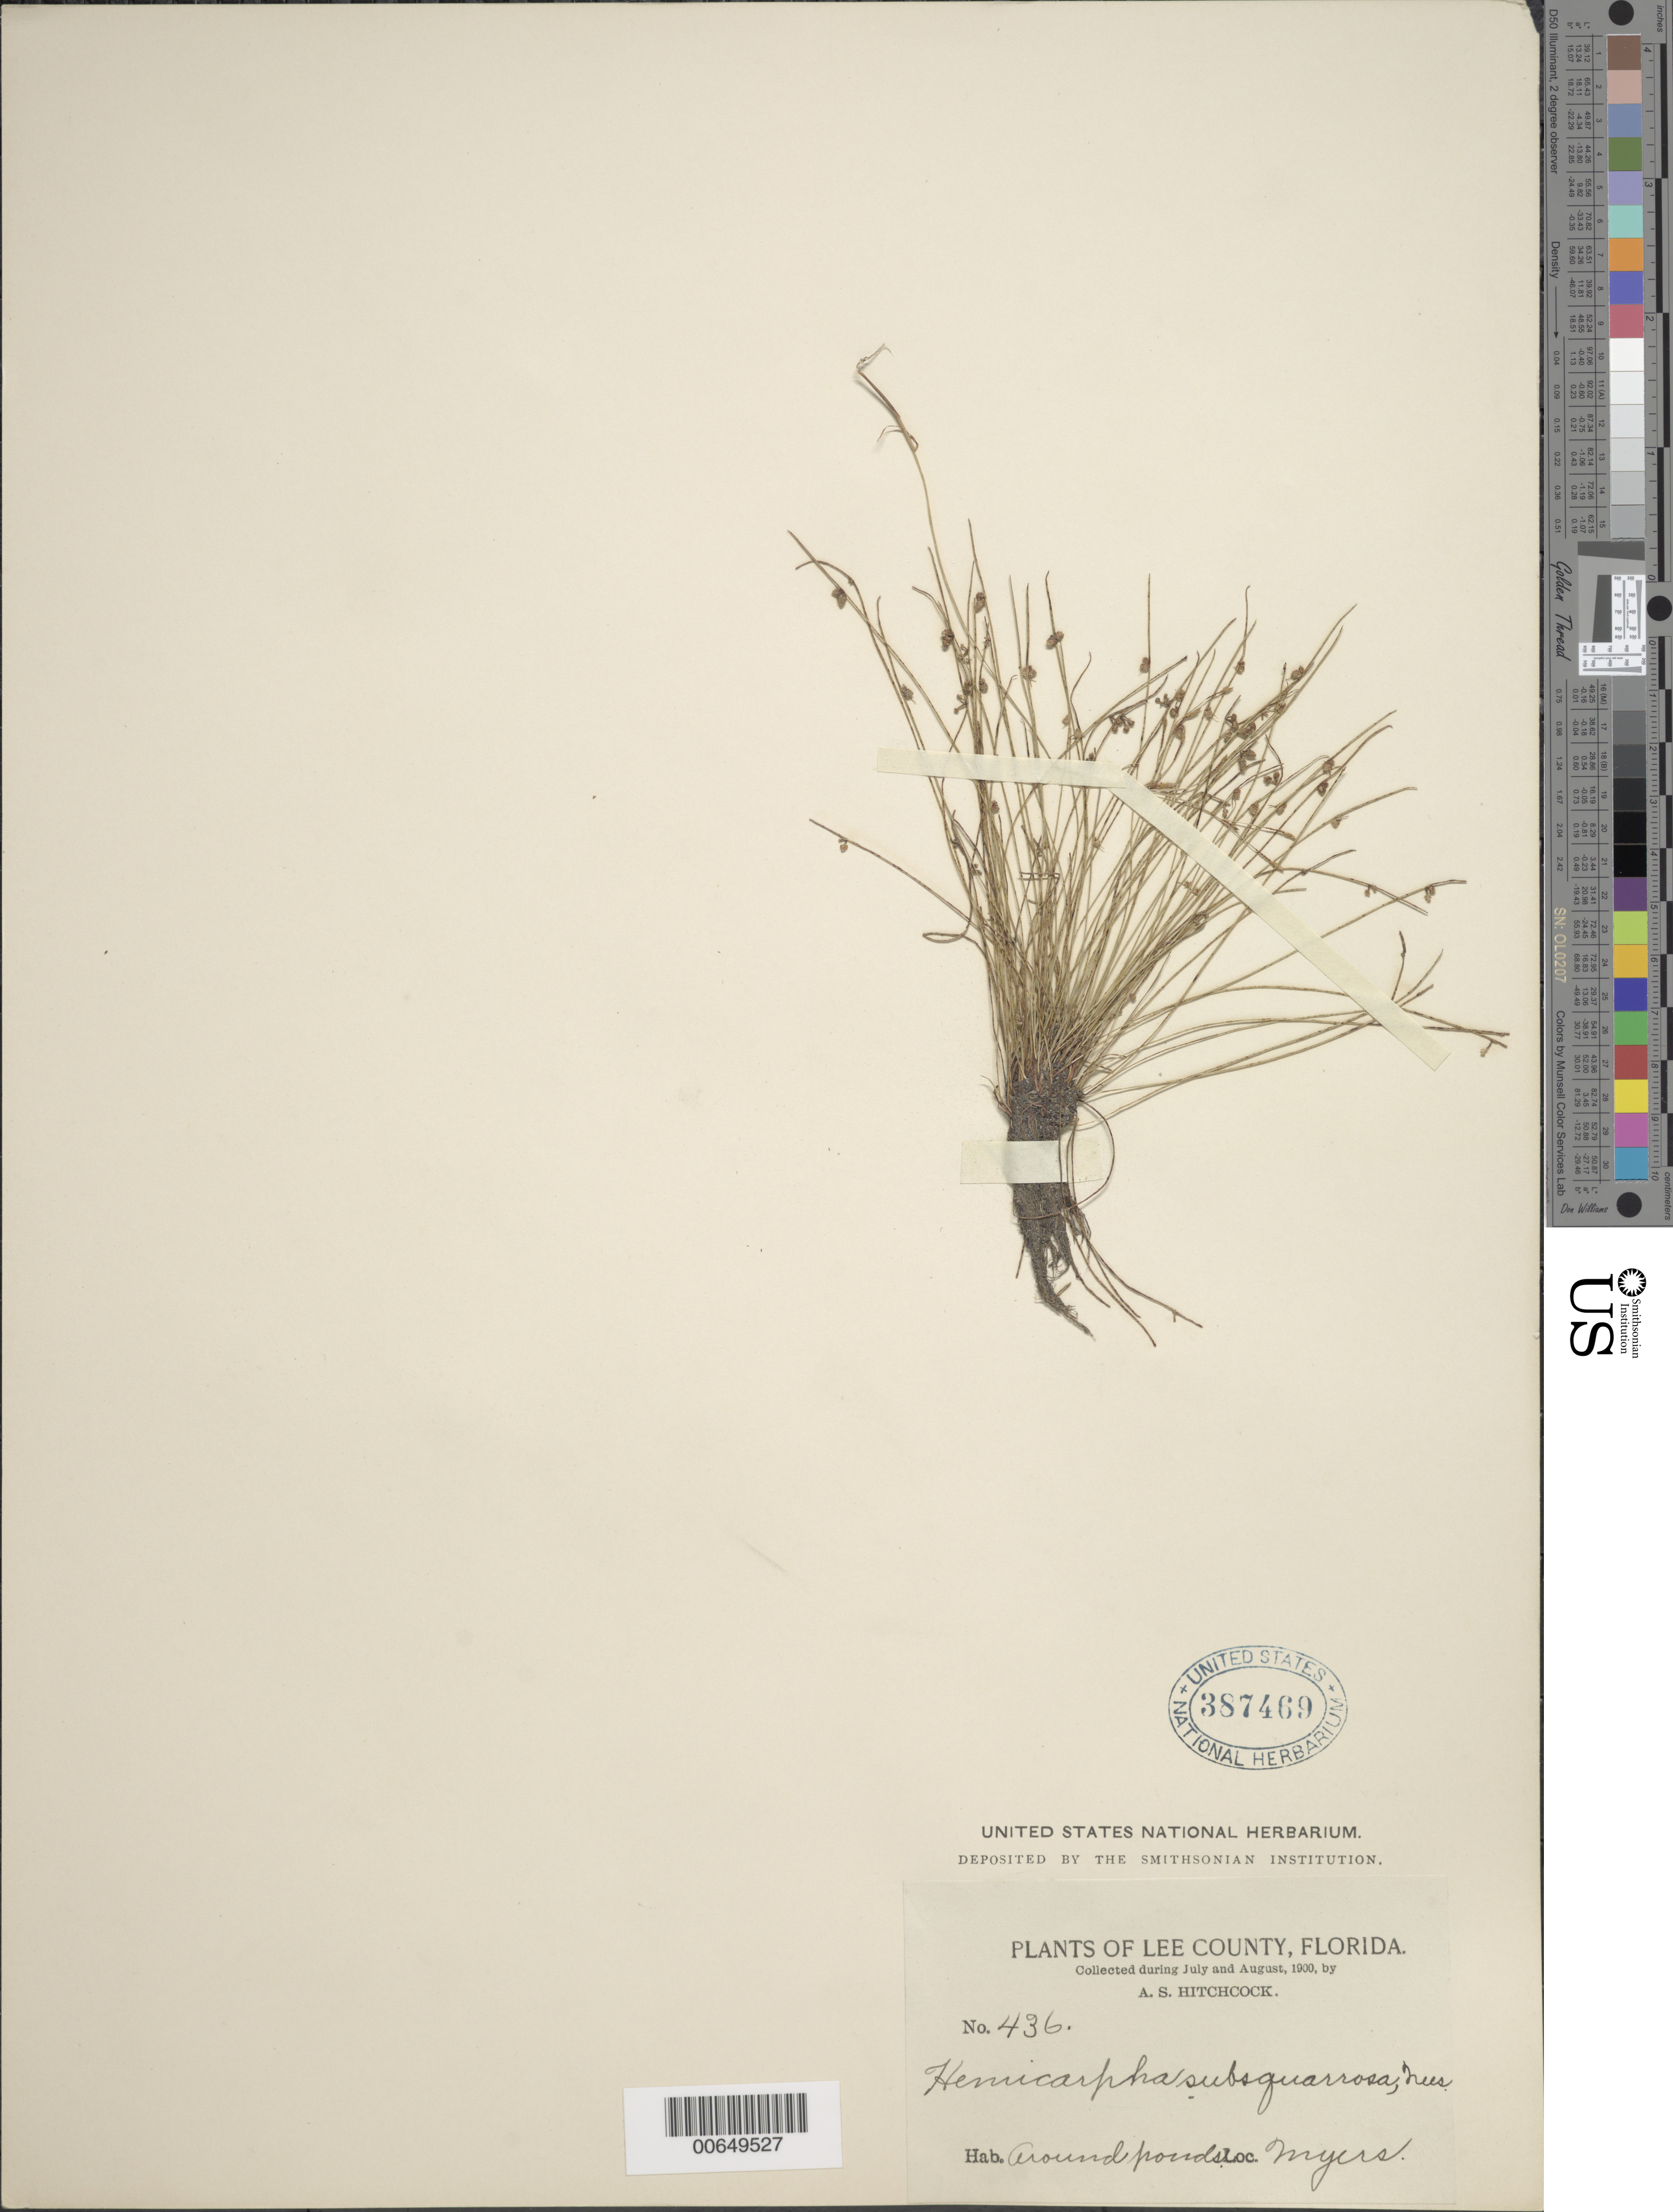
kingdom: Plantae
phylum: Tracheophyta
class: Liliopsida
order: Poales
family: Cyperaceae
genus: Cyperus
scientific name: Cyperus subsquarrosus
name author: (Muhl.) Bauters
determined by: Strong, M. T., (US), Smithsonian Institution - National Museum of Natural History (UNITED STATES)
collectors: A. S. Hitchcock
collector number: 436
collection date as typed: Jul 1900 to -- Aug 1900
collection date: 1900-07/1900-08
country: United States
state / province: Florida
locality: Myers.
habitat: Around ponds.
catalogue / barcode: US 387469